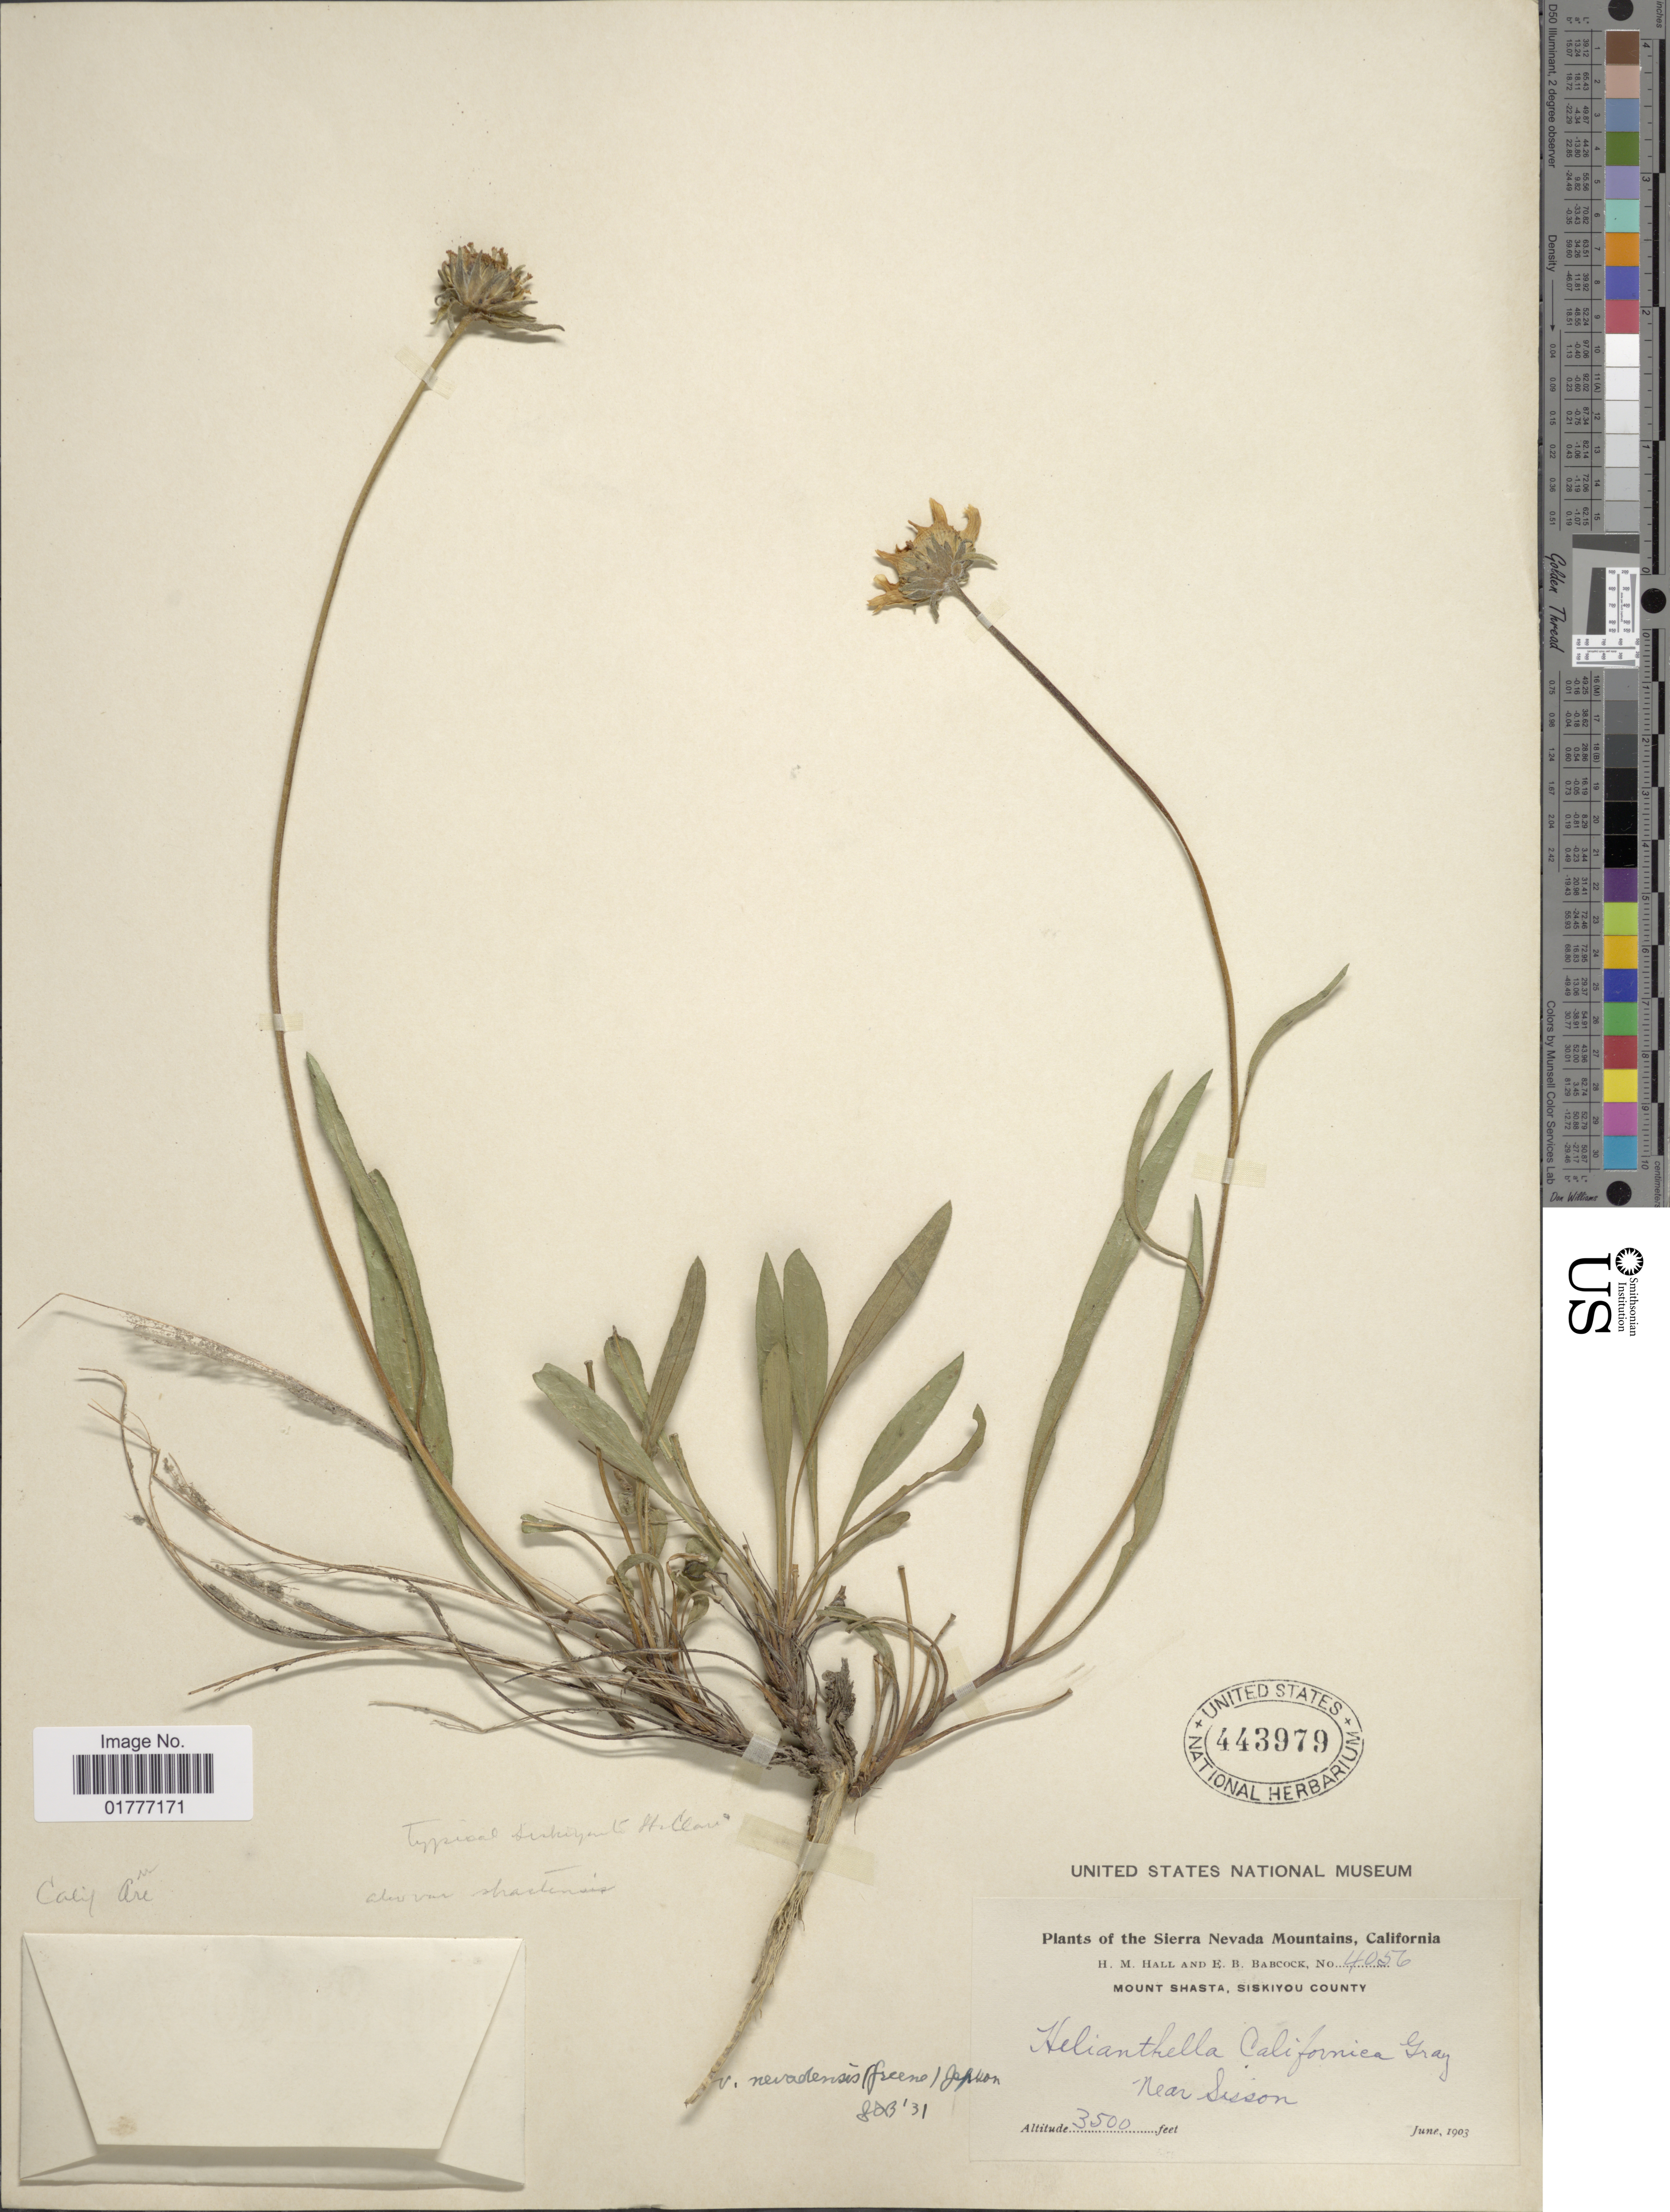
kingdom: Plantae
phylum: Tracheophyta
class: Magnoliopsida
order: Asterales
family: Asteraceae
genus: Helianthella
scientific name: Helianthella californica var. nevadensis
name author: (Greene) Jeps.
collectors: H. M. Hall & E. B. Babcock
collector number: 4056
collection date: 1903-06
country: United States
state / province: California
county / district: Siskiyou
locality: Sierra Nevada Mountains. Mount Shasta, Siskiyou County. Near Sisson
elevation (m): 1067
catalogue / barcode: US 443979